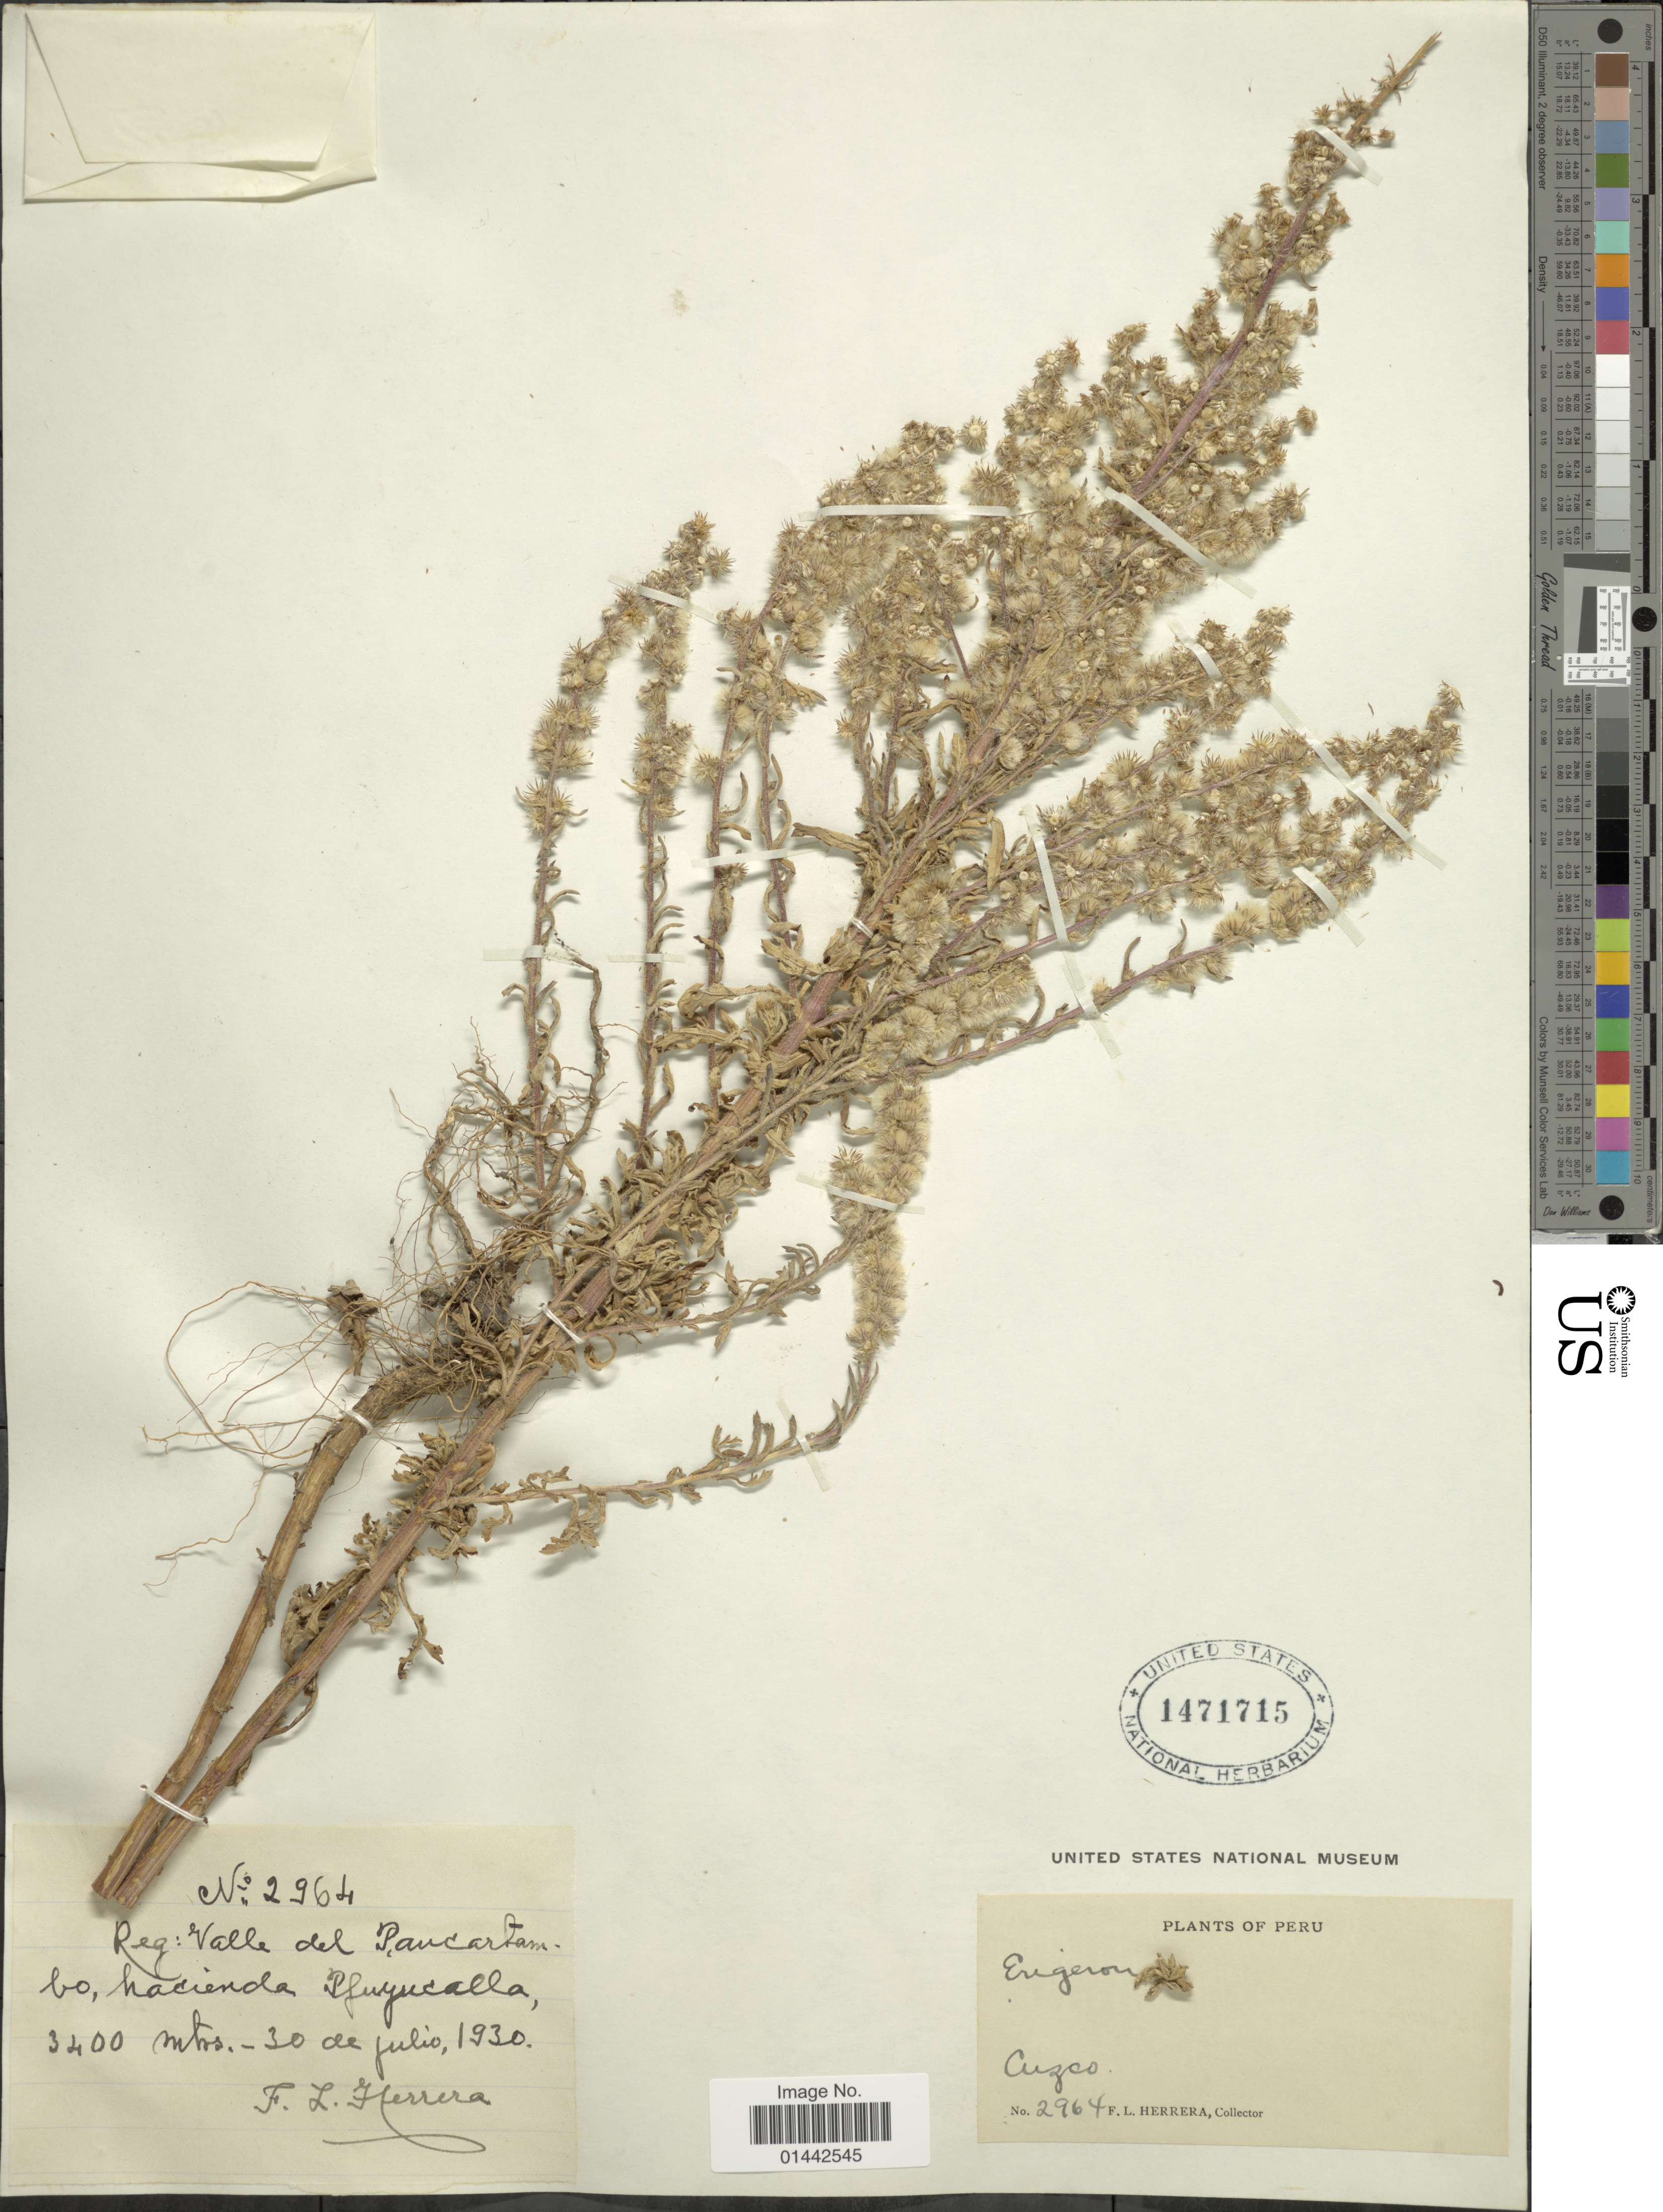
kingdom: Plantae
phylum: Tracheophyta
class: Magnoliopsida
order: Asterales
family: Asteraceae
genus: Erigeron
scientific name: Erigeron sp.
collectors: F. L. Herrera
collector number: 2964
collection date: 1930-07-30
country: Peru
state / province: Cusco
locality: Valle del Paucartambo, hacienda Pfuyucalla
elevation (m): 3400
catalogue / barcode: US 1471715